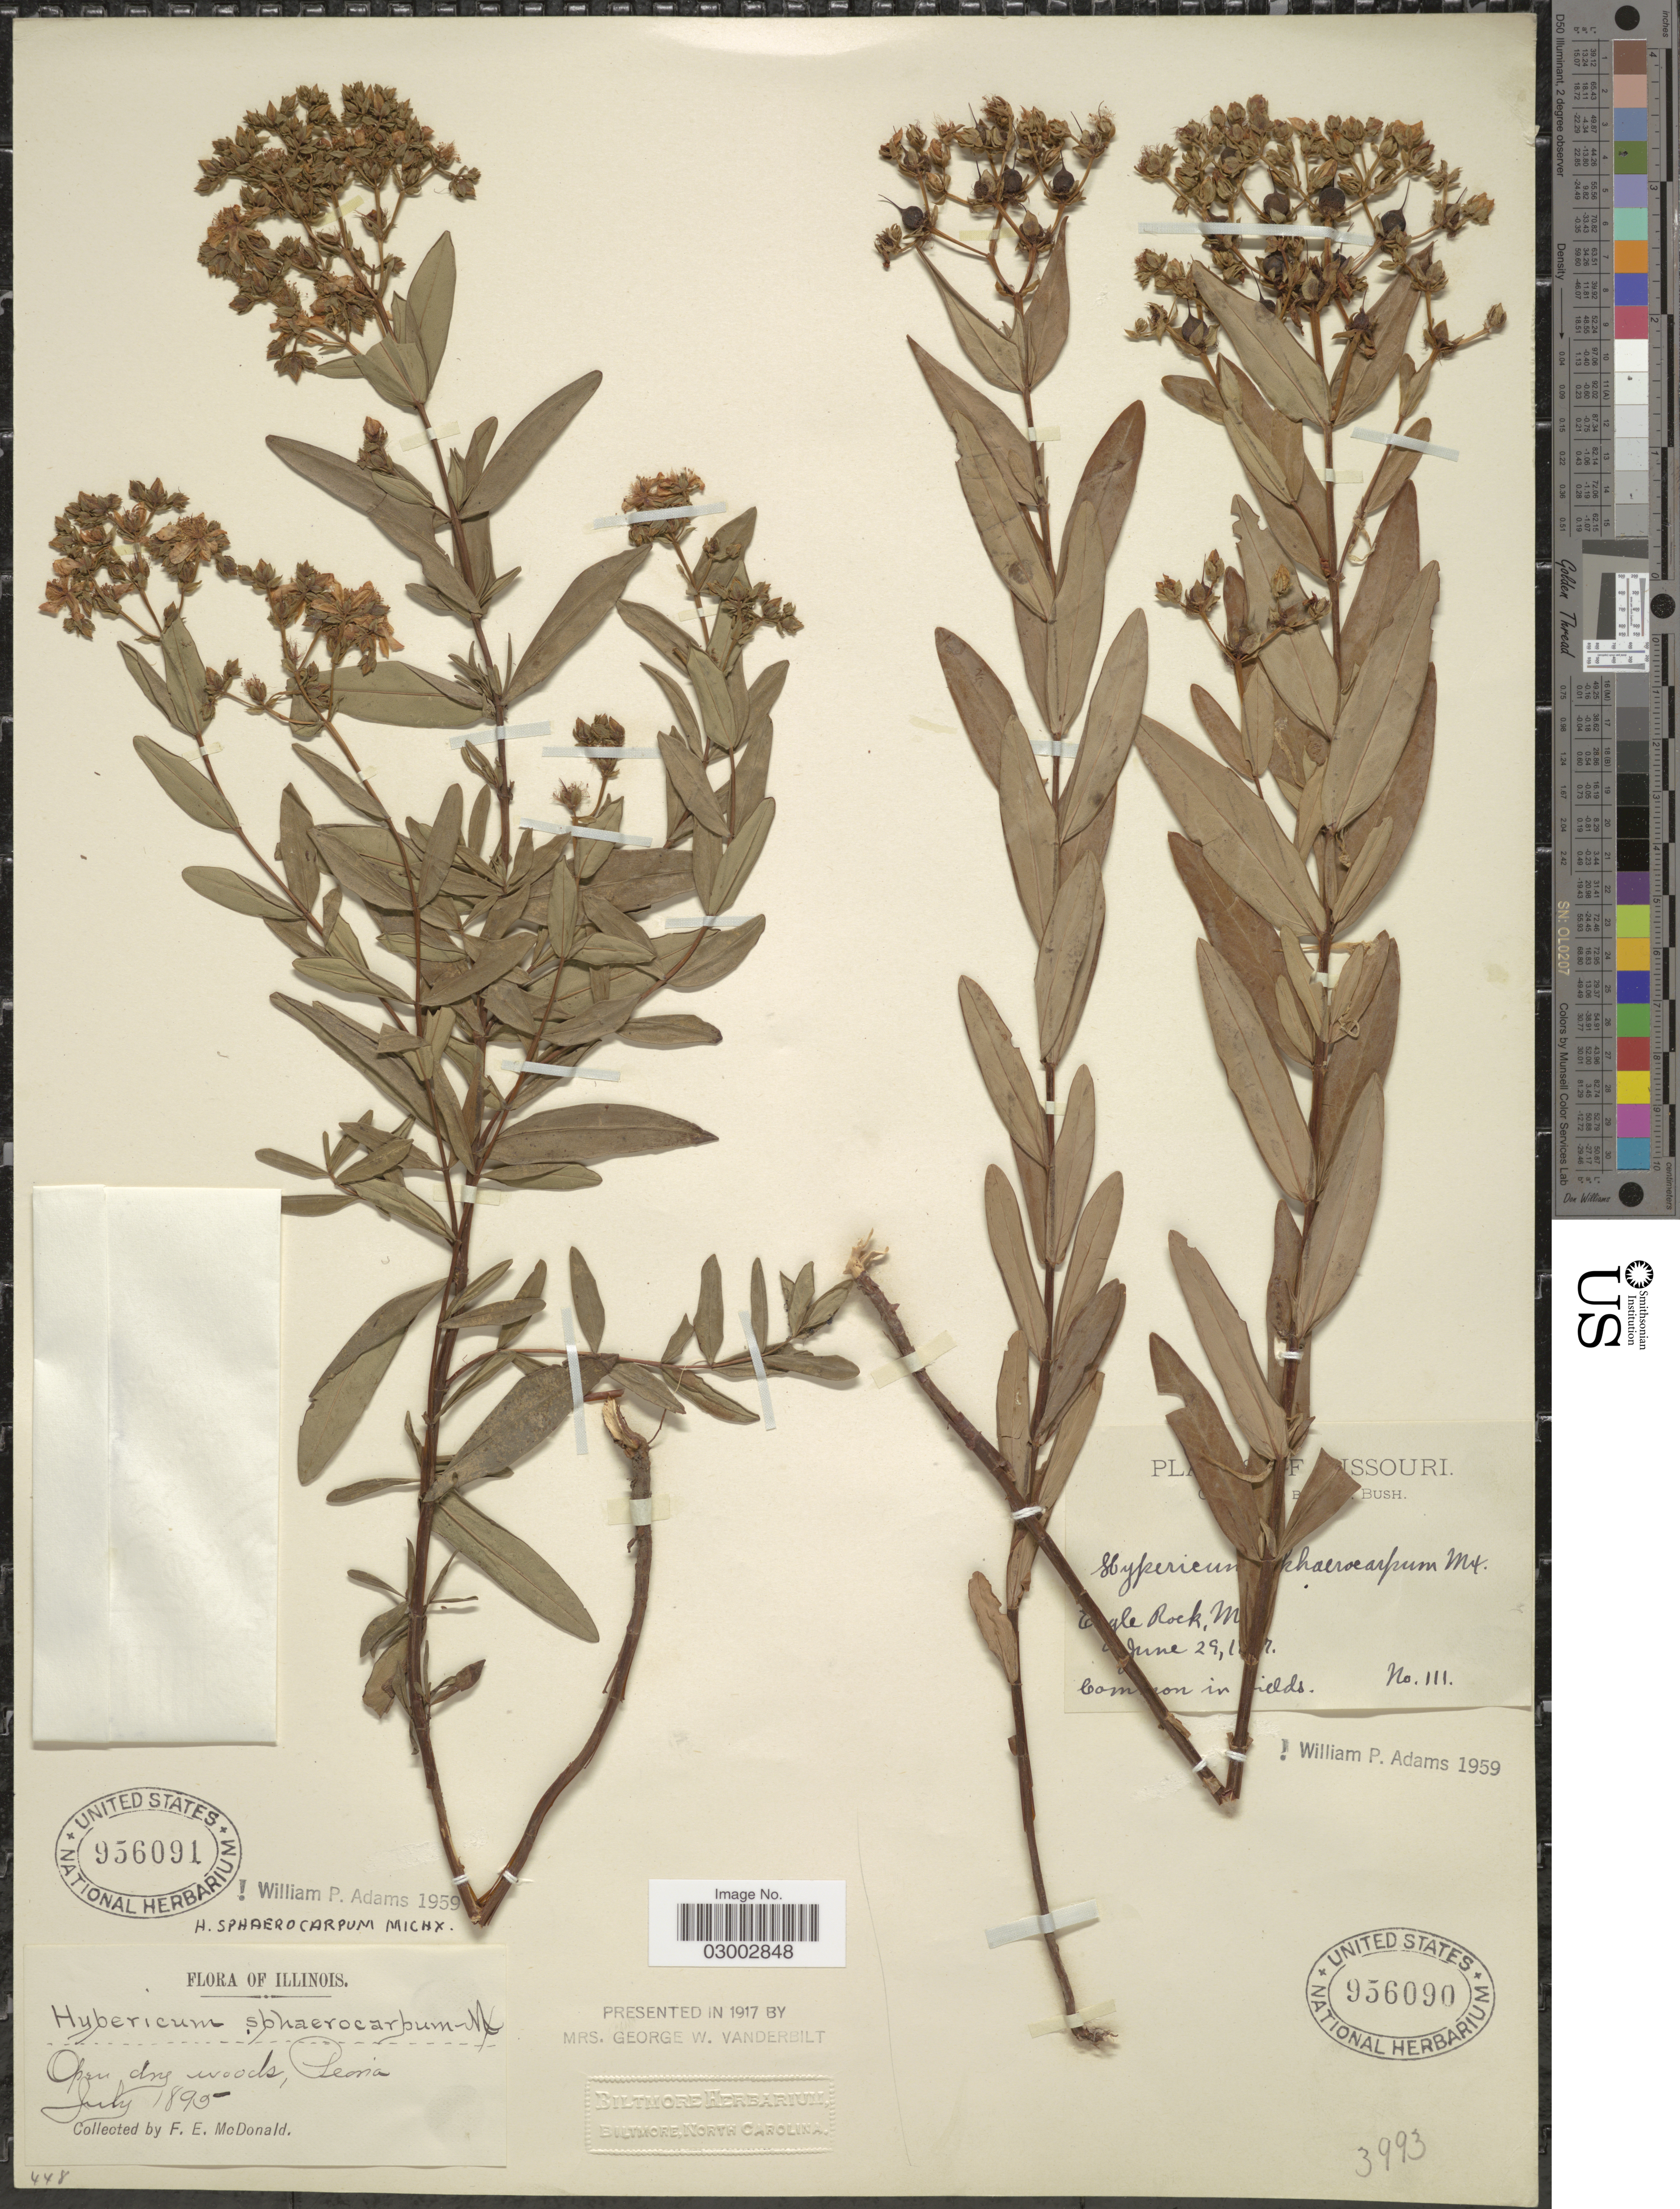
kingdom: Plantae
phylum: Tracheophyta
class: Magnoliopsida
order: Malpighiales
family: Hypericaceae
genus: Hypericum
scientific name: Hypericum sphaerocarpum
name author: Michx.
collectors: B. F. Bush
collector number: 111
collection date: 1895-06-29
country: United States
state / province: Missouri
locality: Common in fields. Eagle Rock, Mo.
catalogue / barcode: US 956090